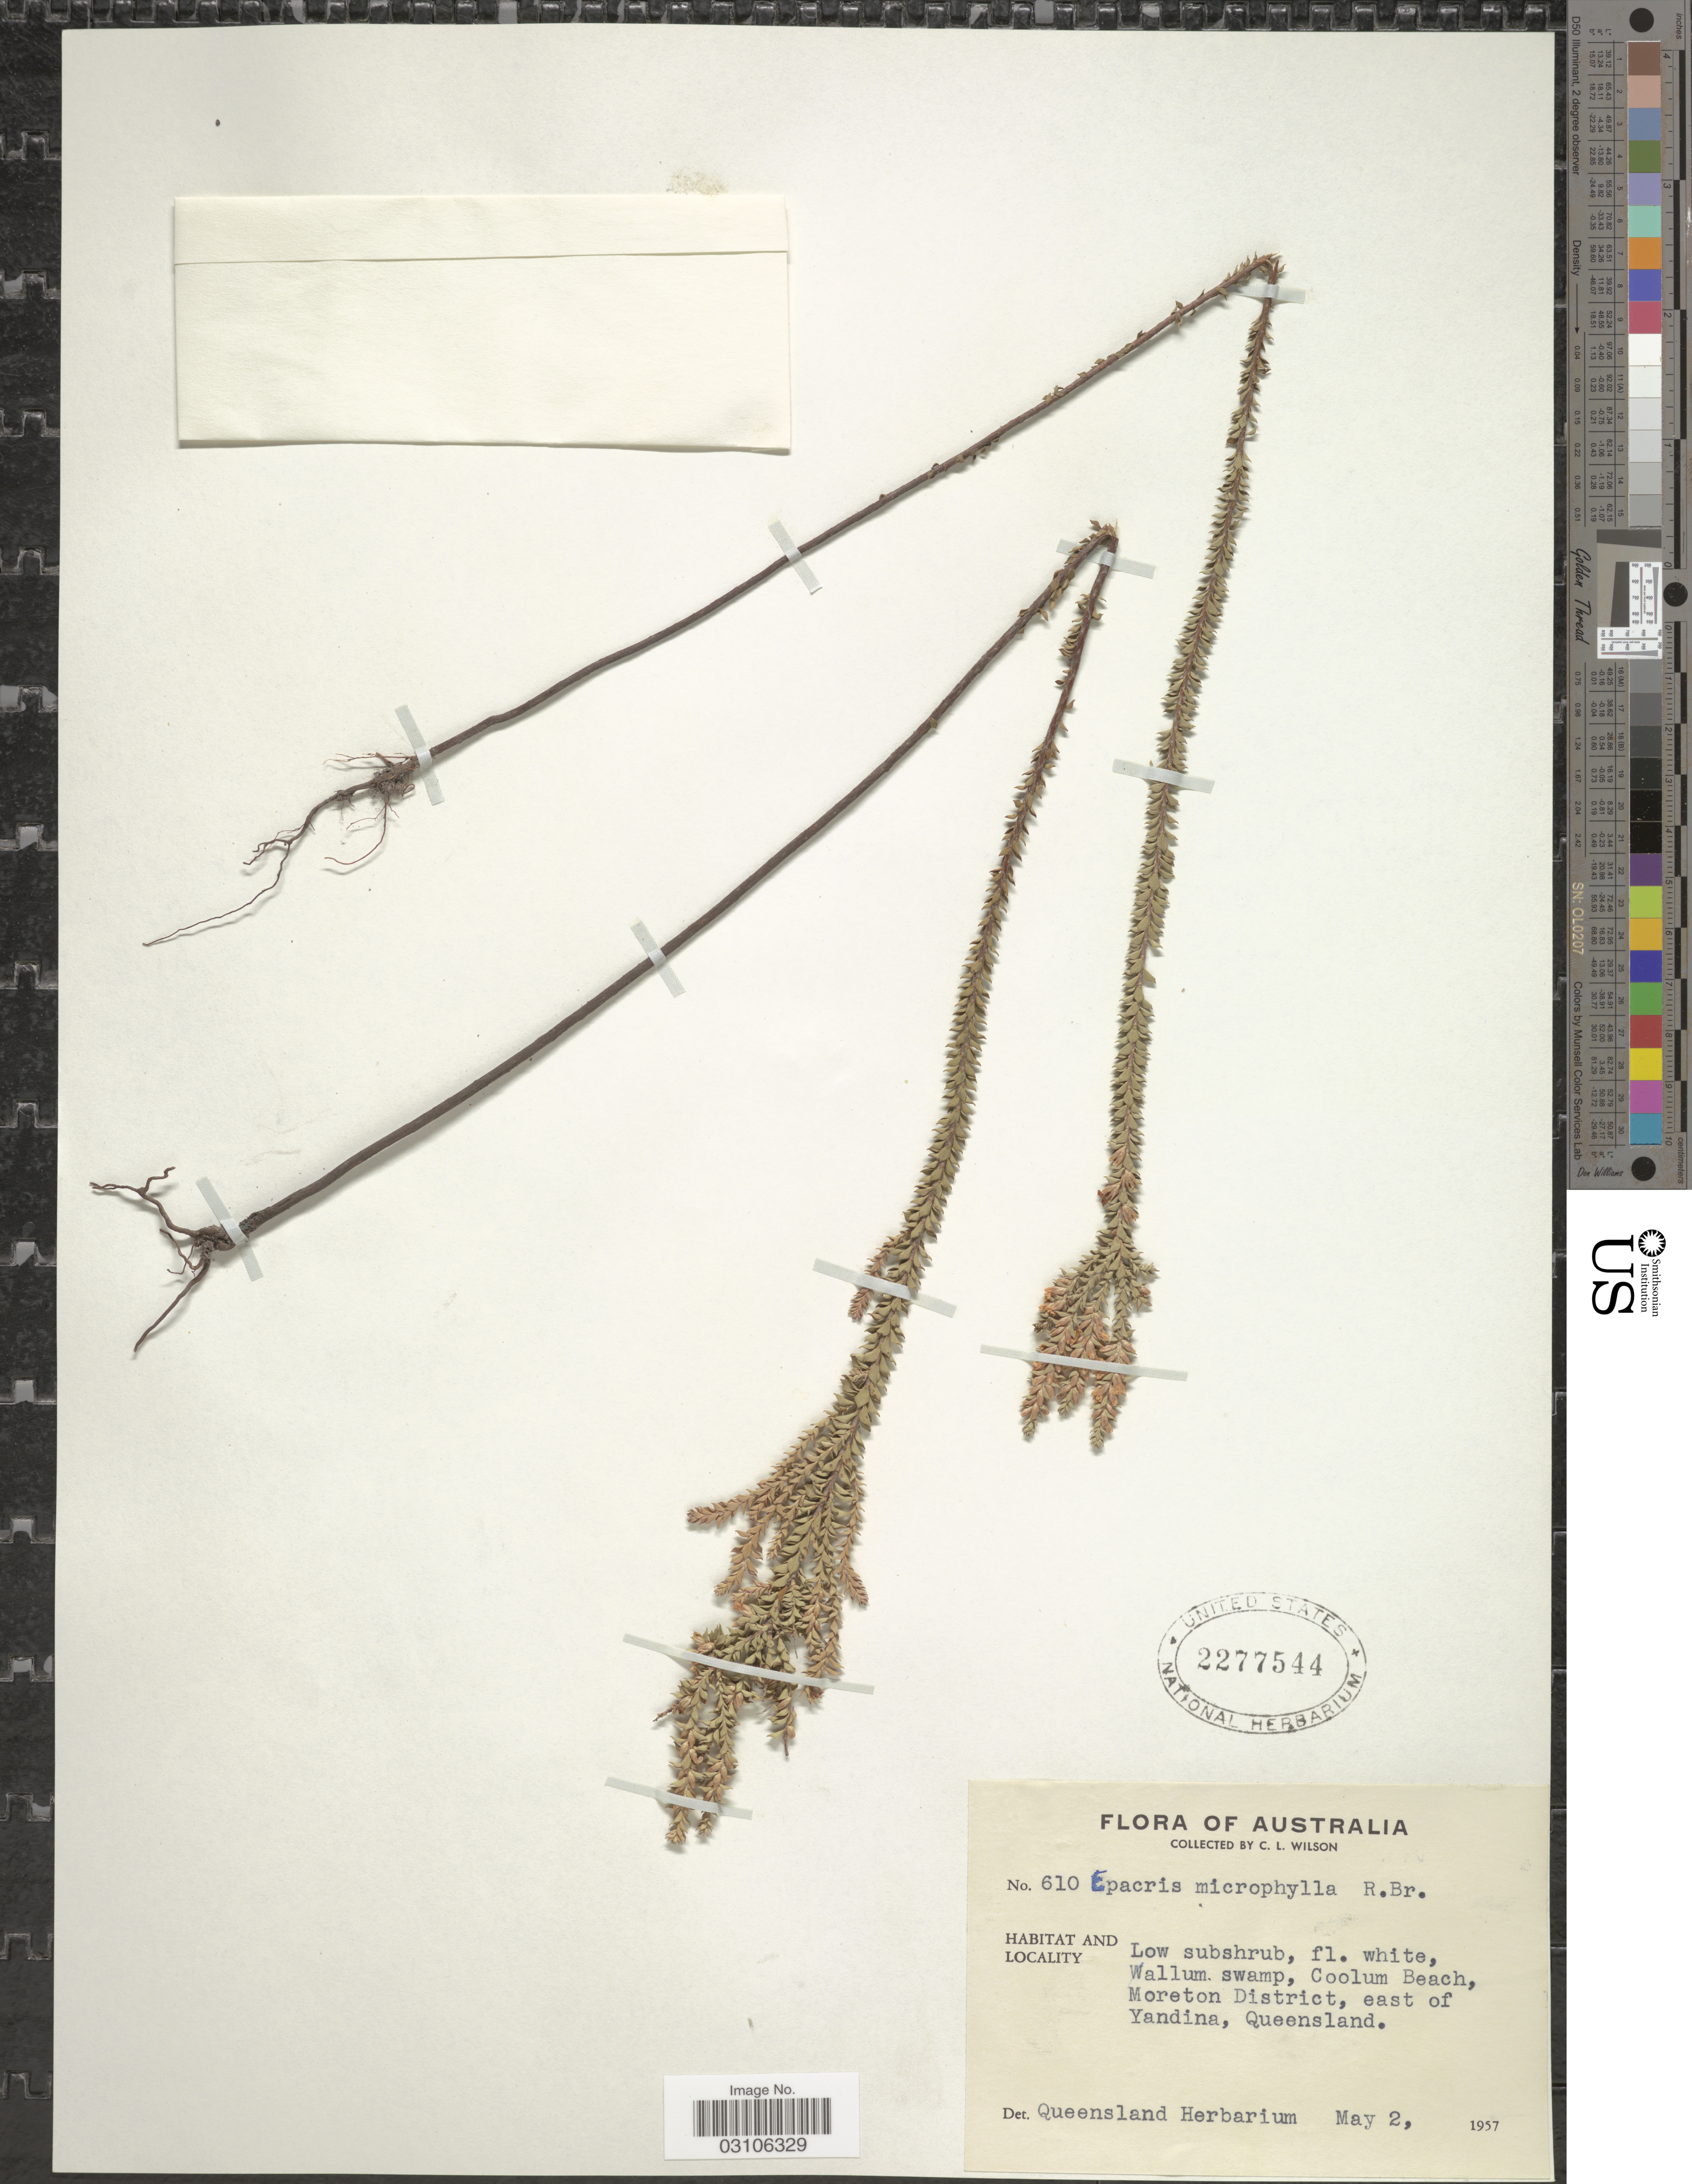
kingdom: Plantae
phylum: Tracheophyta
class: Magnoliopsida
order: Ericales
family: Ericaceae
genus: Epacris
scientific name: Epacris microphylla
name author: R. Br.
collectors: C. L. Wilson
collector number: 610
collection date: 1957-05-02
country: Australia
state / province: Queensland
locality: Walluw swamp, Coolum Beach, Moreton District, east of Yandina.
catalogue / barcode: US 2277544